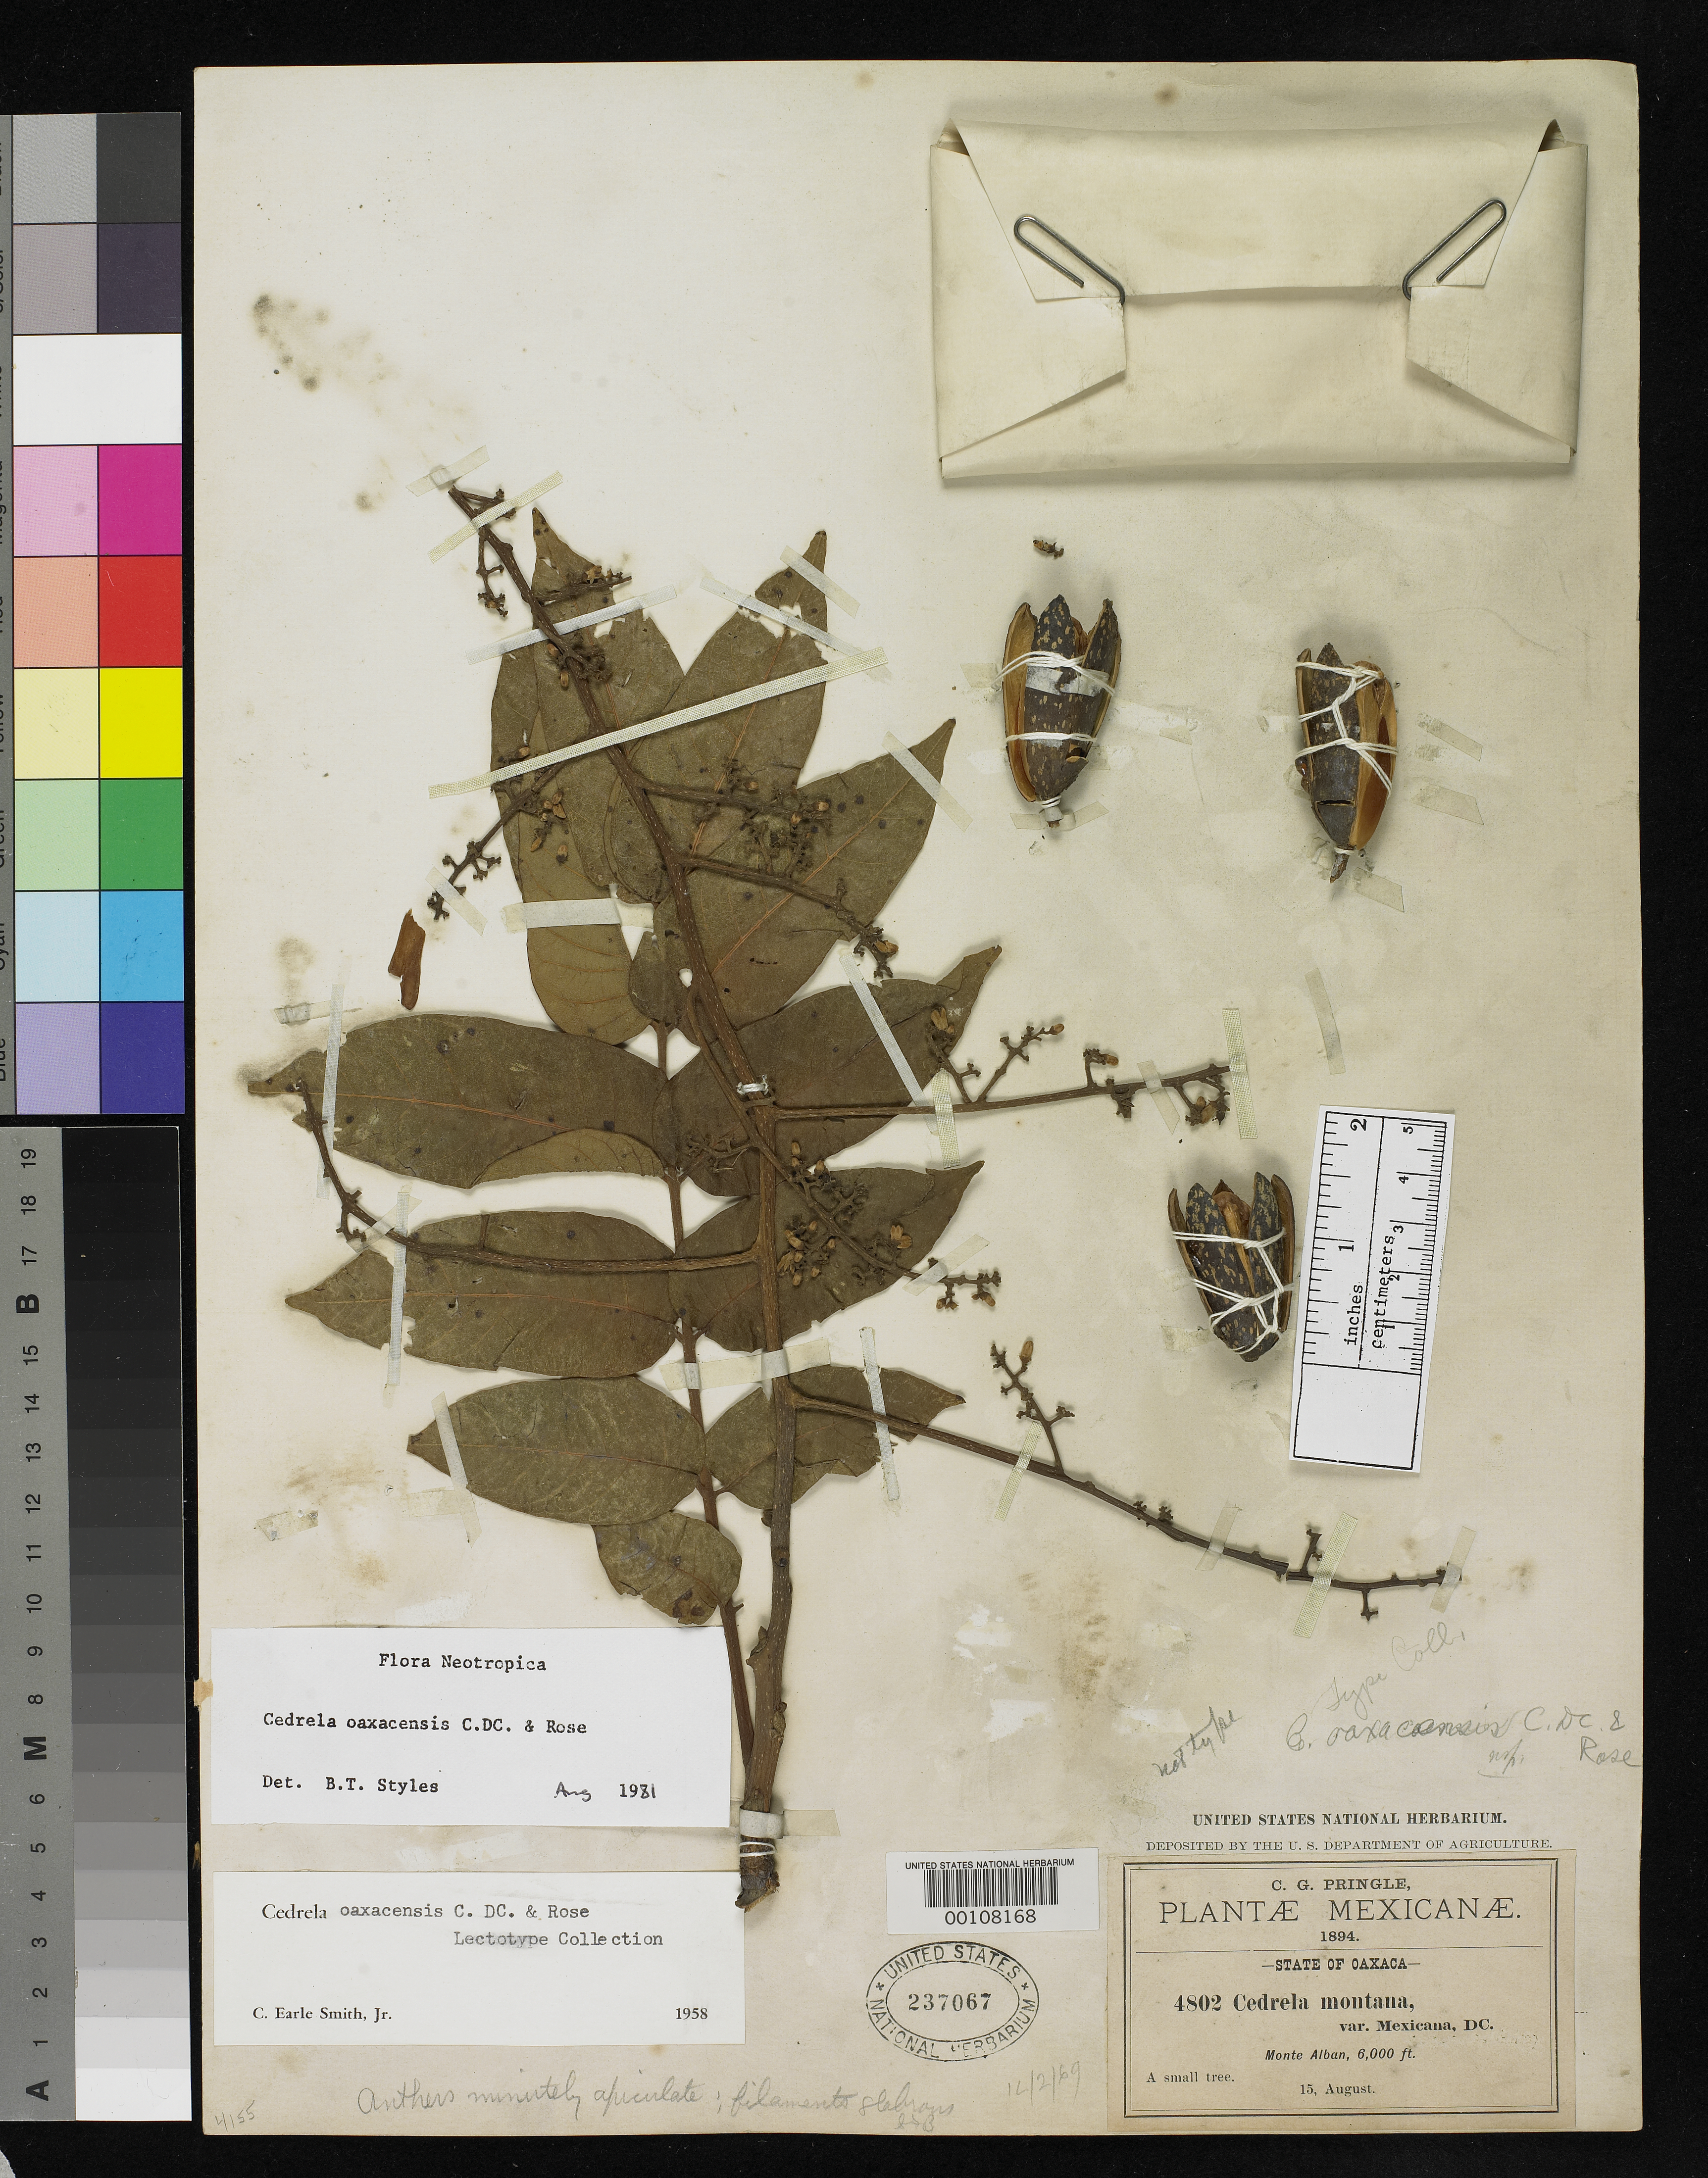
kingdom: Plantae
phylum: Tracheophyta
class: Magnoliopsida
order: Sapindales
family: Meliaceae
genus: Cedrela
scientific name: Cedrela oaxacensis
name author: C. DC. & Rose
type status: Isosyntype; Lectotype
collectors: C. G. Pringle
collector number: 4802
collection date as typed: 15 Aug 1894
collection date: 1894-08-15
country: Mexico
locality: E of Monserrat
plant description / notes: Cedrela oaxacensis "sp. nov." was an [implicit] nom. nov. for Cedrela montana var. mexicana C.DC. cited in synonymy [non Cedrela mexicana M. Roem. 1846]. C.E. Smith designated Pringle 4802 as "lectotype collection" but as nom. nov., C. oaxacensis has the same type as replaced name (Andrieux 483); see Pennington & Styles 1981, Fl. Neotrop. Monogr. 28: 372-373.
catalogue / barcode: US 237067